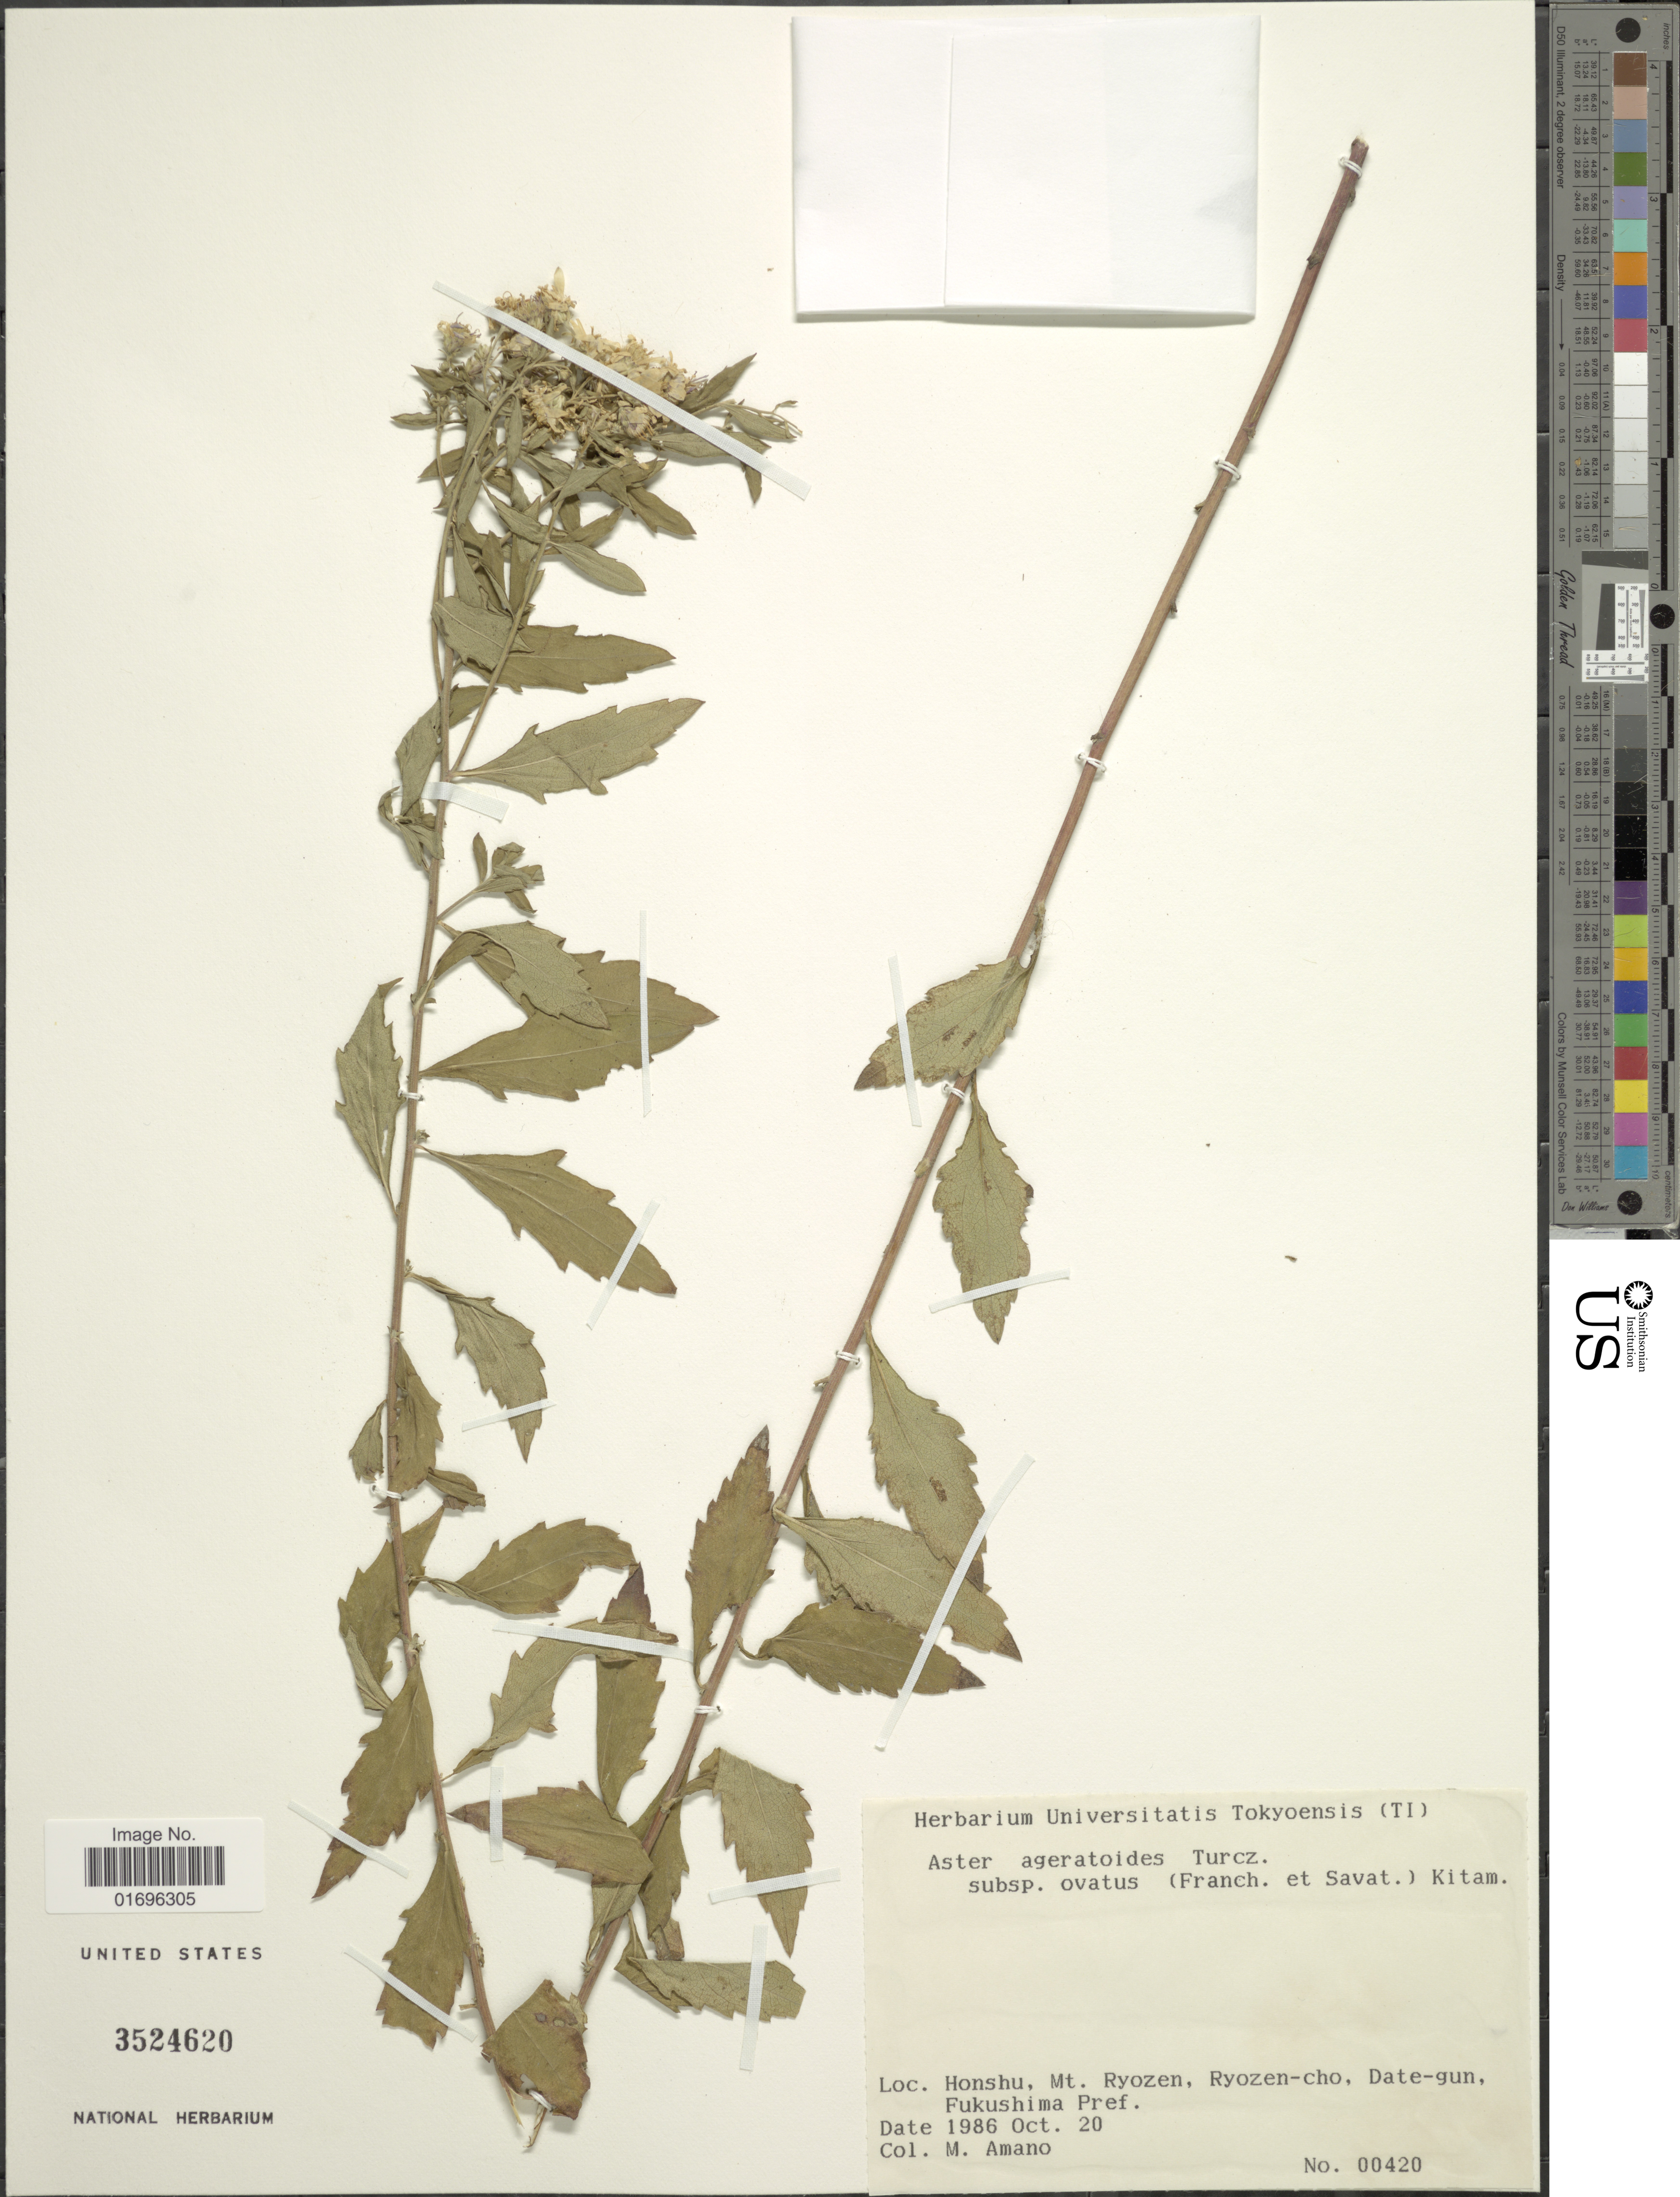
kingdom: Plantae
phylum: Tracheophyta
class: Magnoliopsida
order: Asterales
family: Asteraceae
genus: Aster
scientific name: Aster ageratoides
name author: Turcz.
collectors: M. Amano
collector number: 00420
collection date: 1986-10-20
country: Japan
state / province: Hukusima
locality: Honshu, Mt. Ryozen, Ryozen-cho, Date-gun, Fukushima Pref.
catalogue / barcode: US 3524620